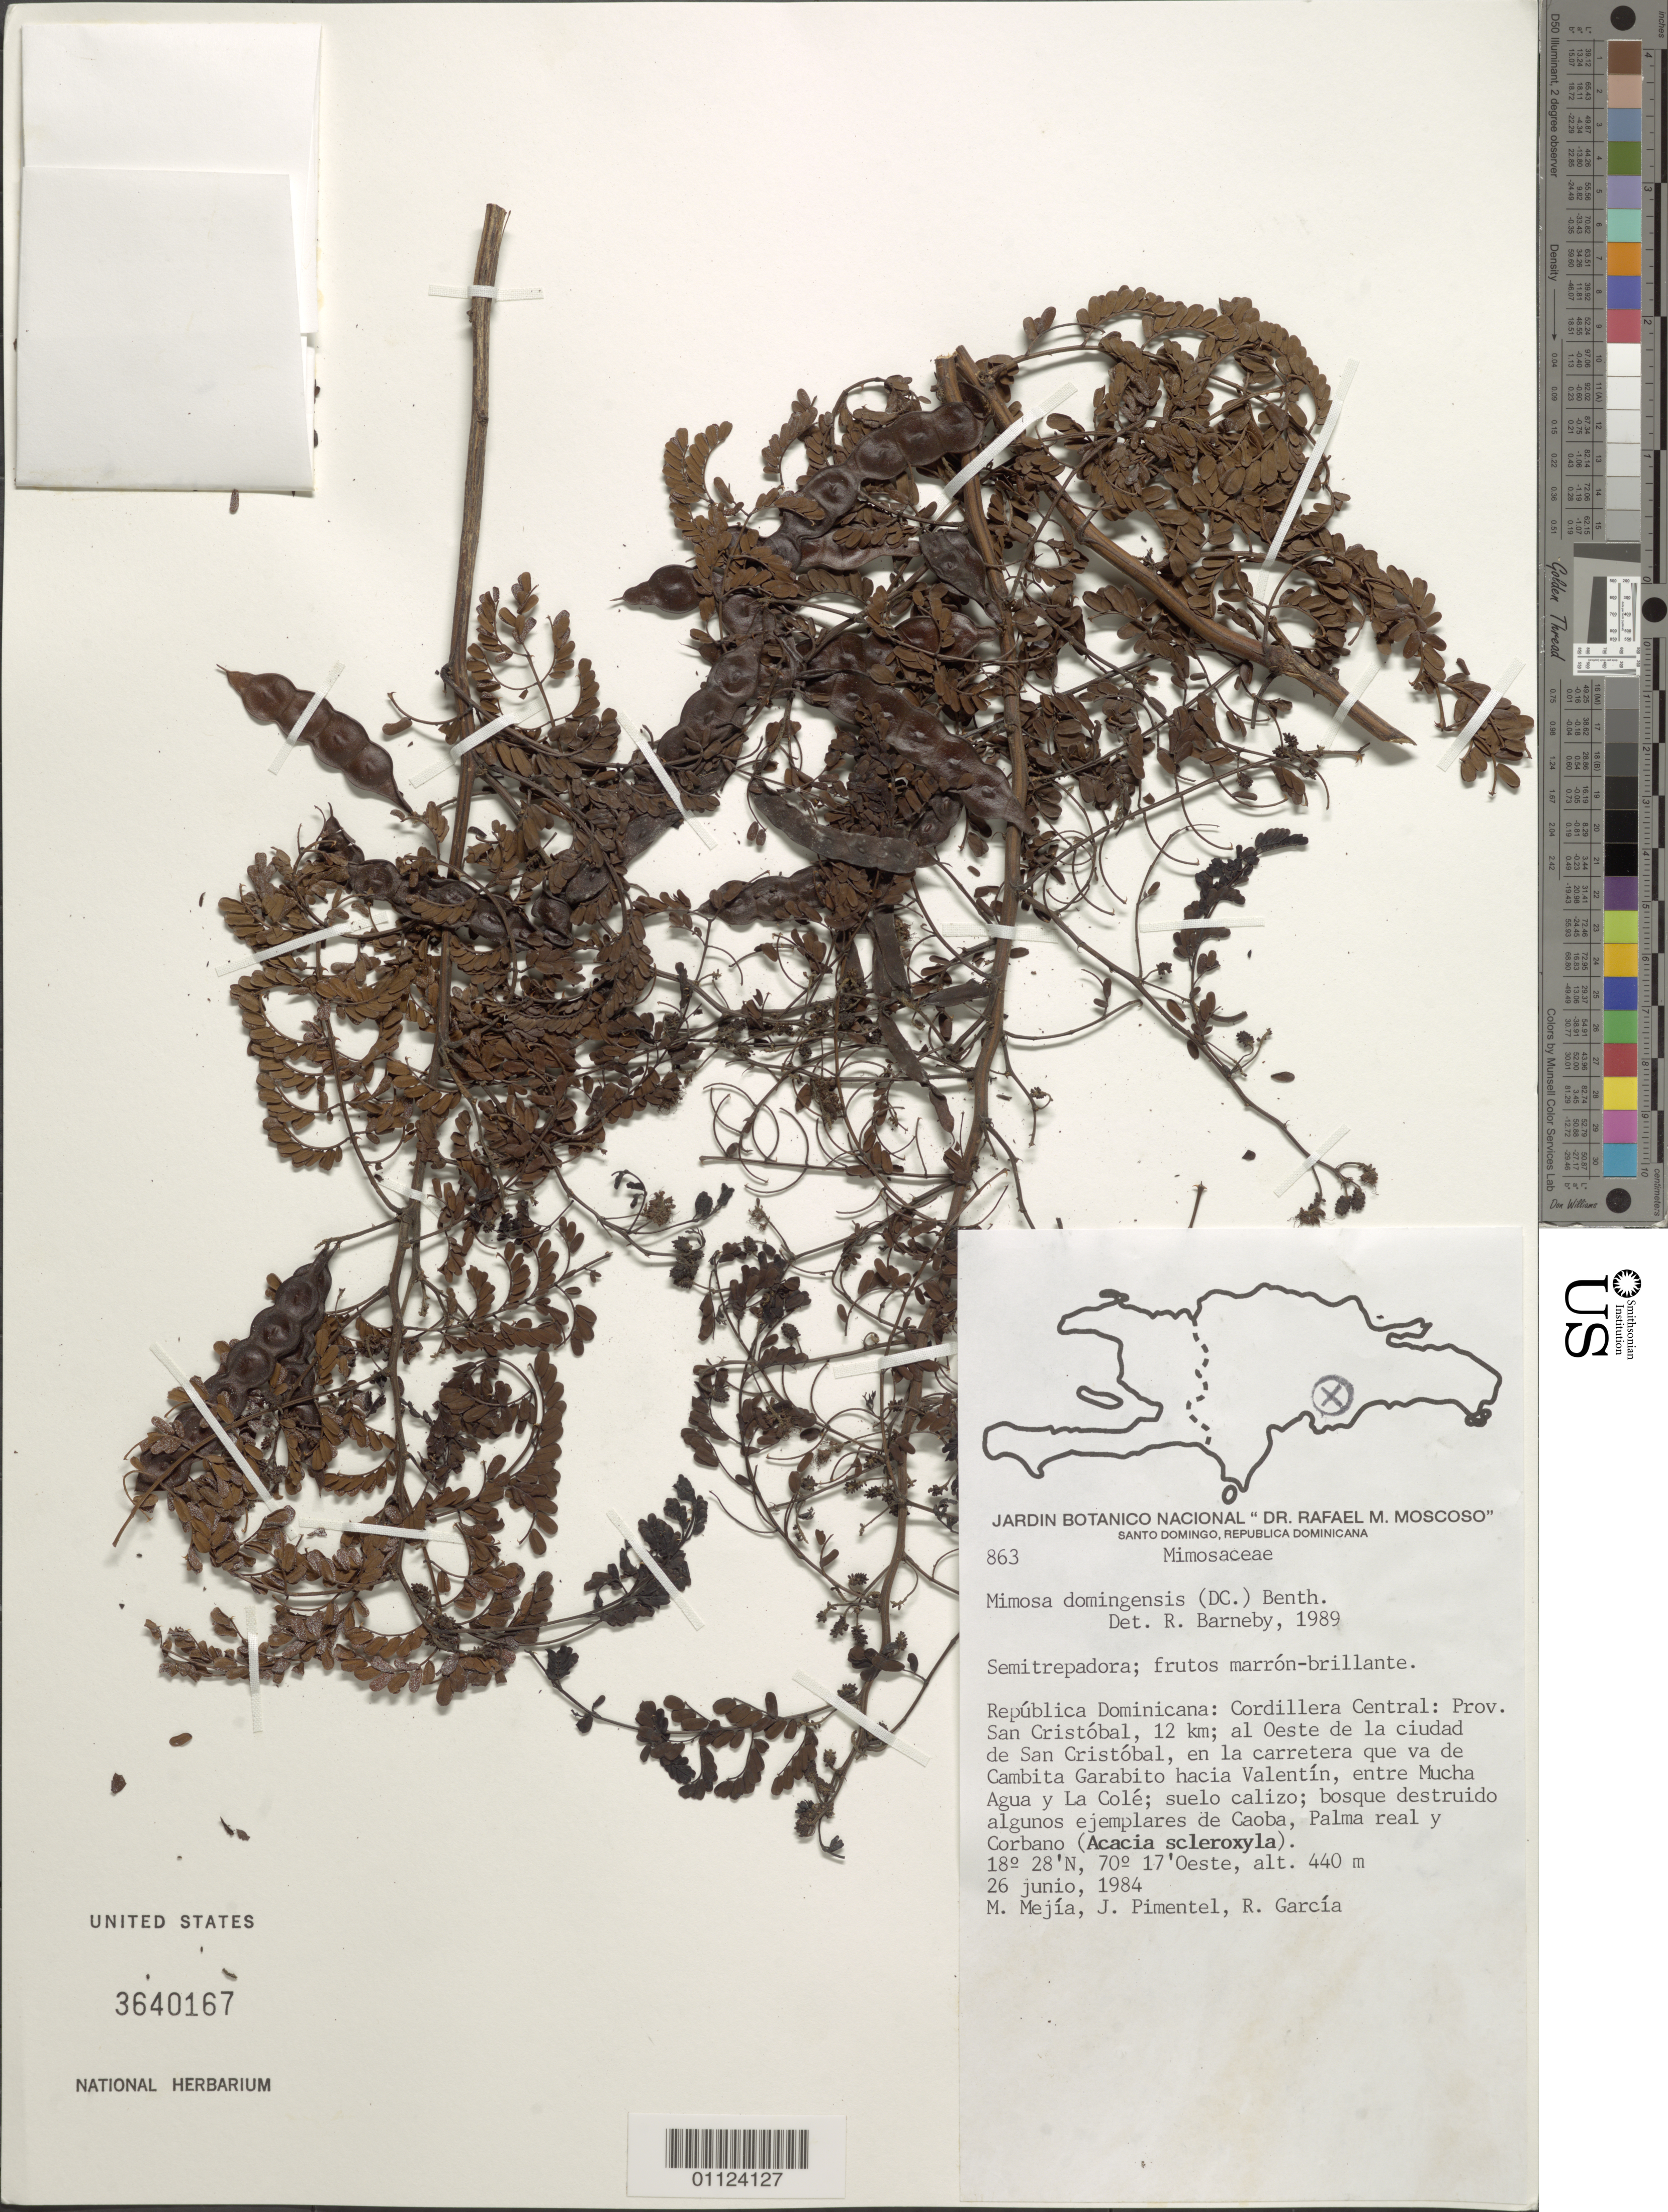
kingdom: Plantae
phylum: Tracheophyta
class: Magnoliopsida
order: Fabales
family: Fabaceae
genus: Mimosa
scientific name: Mimosa domingensis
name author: (DC.) Benth.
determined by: Barneby, Rupert C., (NY)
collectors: M. Mejia, J. Pimentel & R. García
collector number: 863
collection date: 1984-06-26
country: Dominican Republic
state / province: San Cristóbal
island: Hispaniola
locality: Cordillera Central, 12 km al Oeste de la ciudad de San Cristóbal, en la carretera que va de Gambita Garabito hacia Valentín, entre mucha Agua y la Colé.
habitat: Suelo calizo; bosque destruido algunos ejemplares de Gaoba, Palma real y Corbano (Acacia scleroxyla).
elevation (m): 440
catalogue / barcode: US 3640167